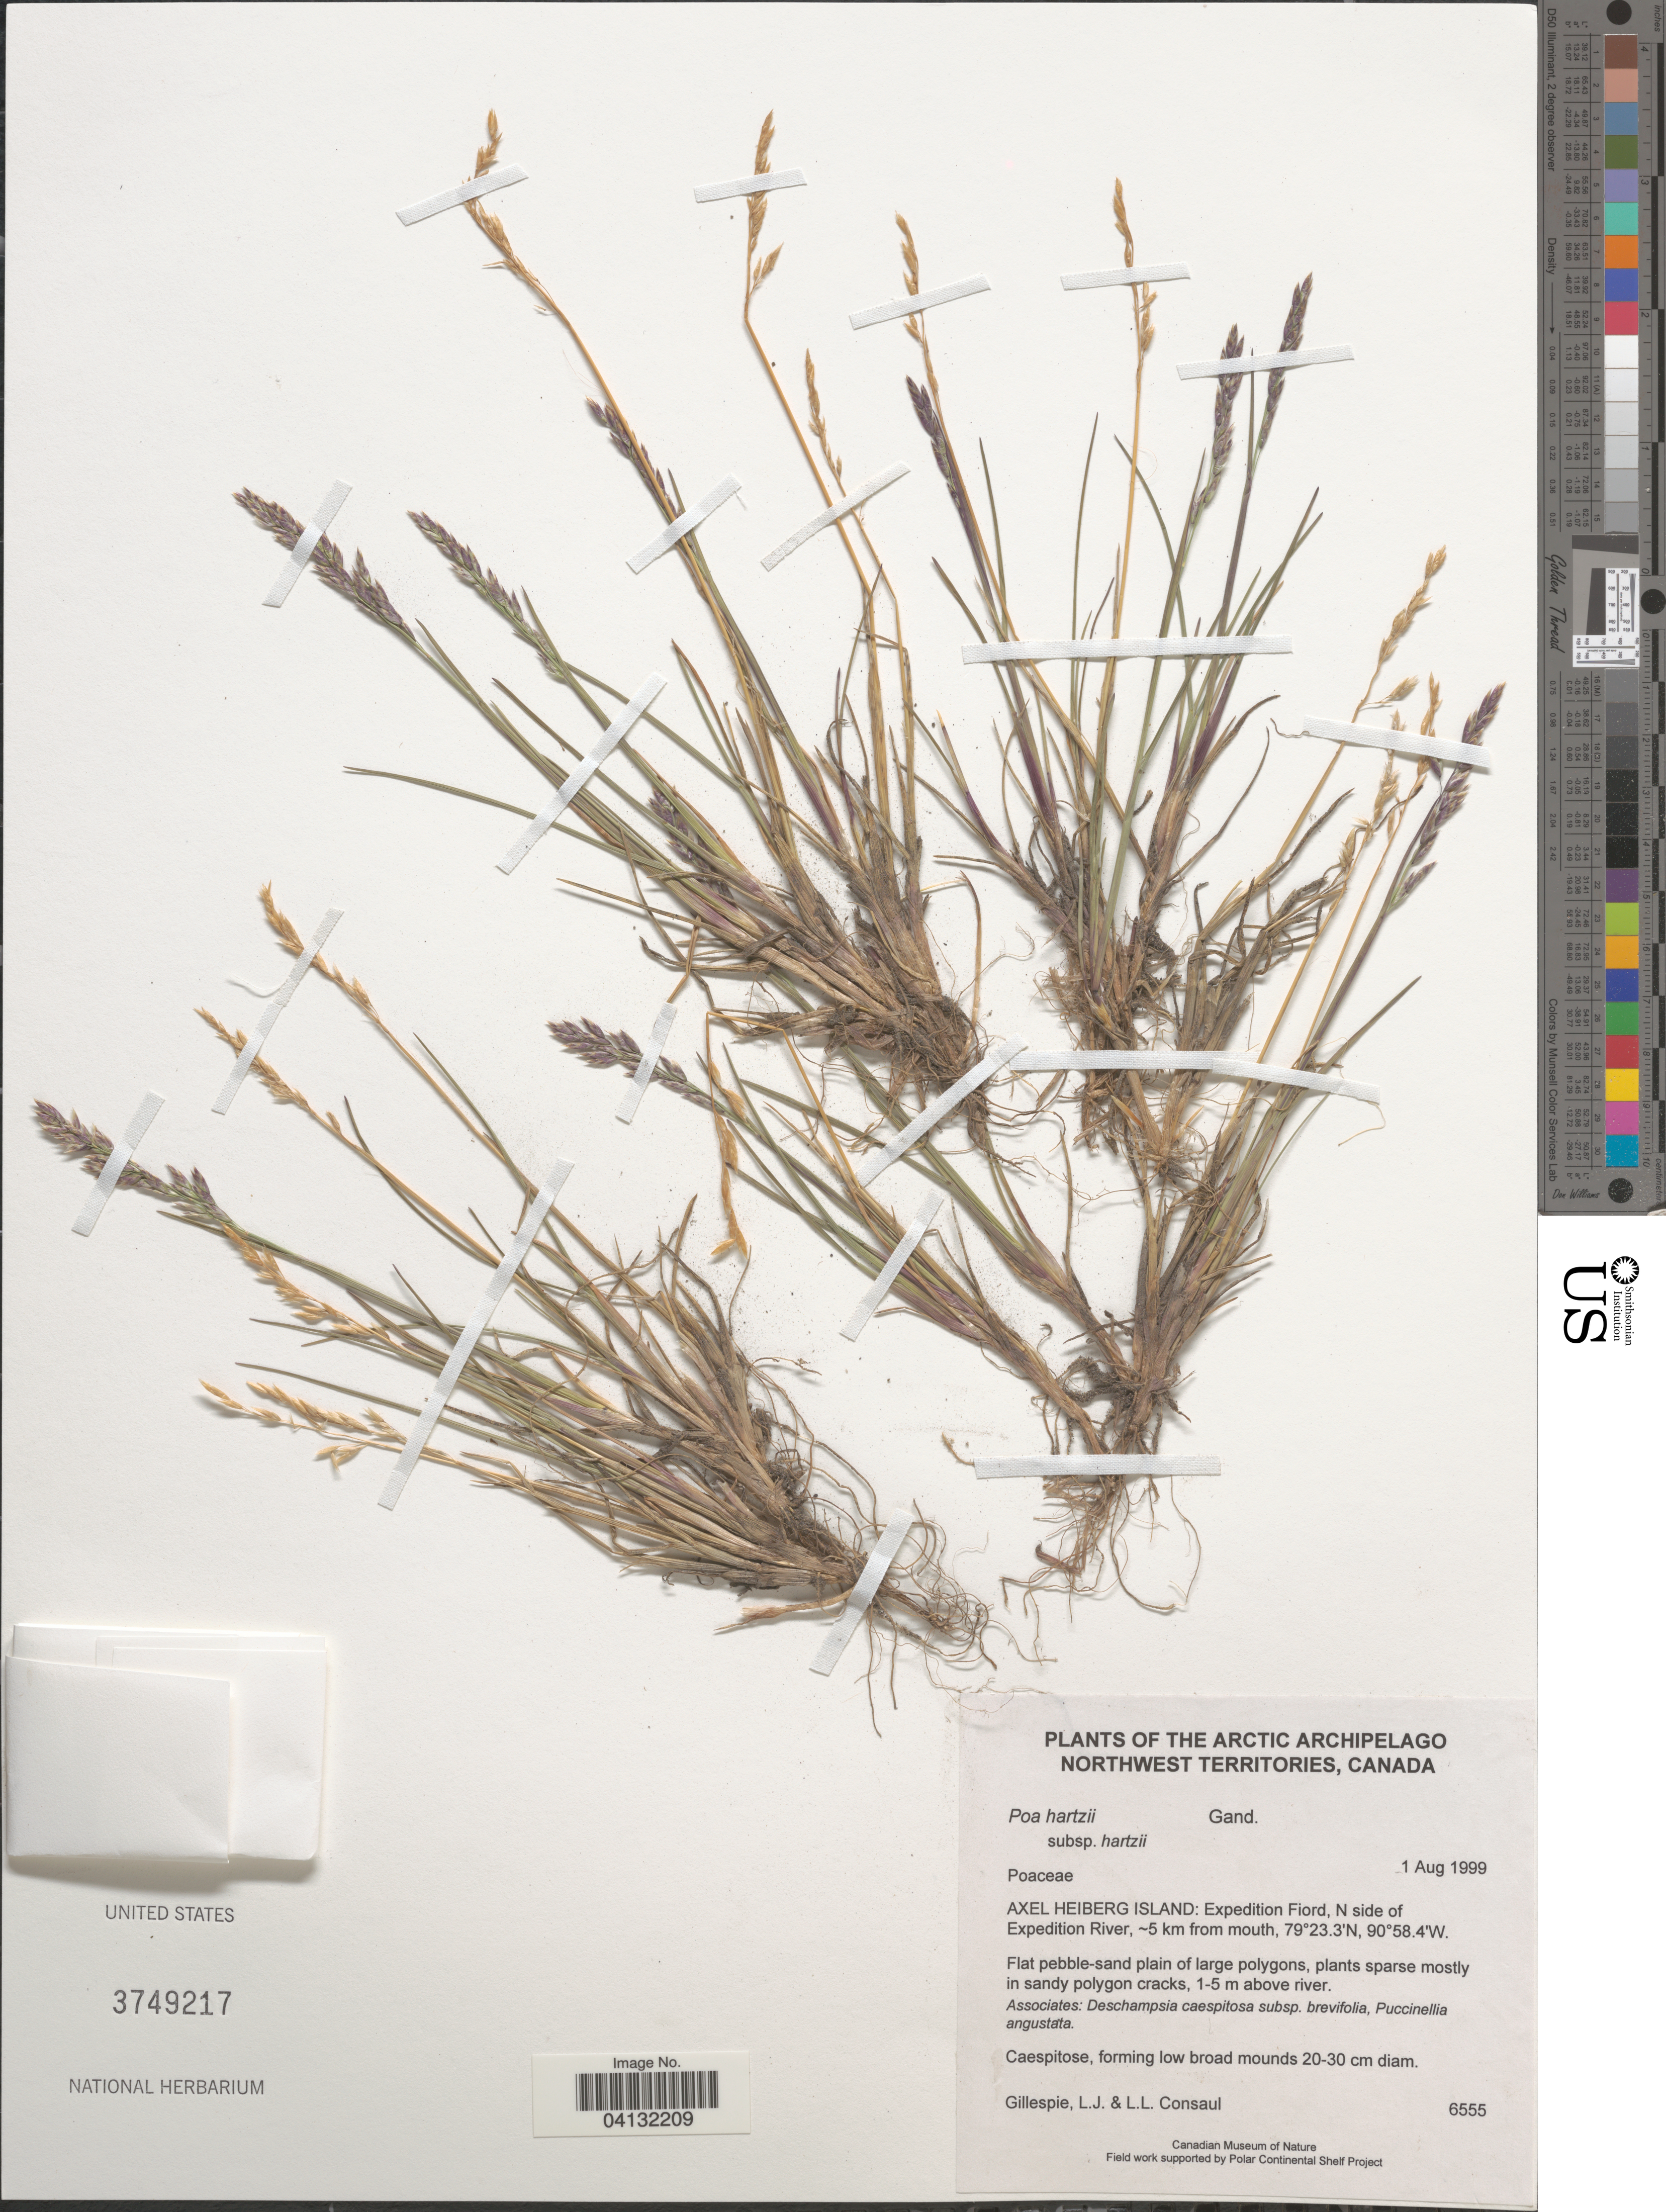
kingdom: Plantae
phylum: Tracheophyta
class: Liliopsida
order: Poales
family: Poaceae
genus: Poa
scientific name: Poa hartzii subsp. hartzii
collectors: L. Gillespie & L. Consaul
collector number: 6555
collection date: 1999-08-01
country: Canada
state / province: Northwest Territories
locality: Arctic Archipelago. Axel Heiberg Island: Expedition Fiord, N side of Expedition River, :5 km from mouth.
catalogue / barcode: US 3749217